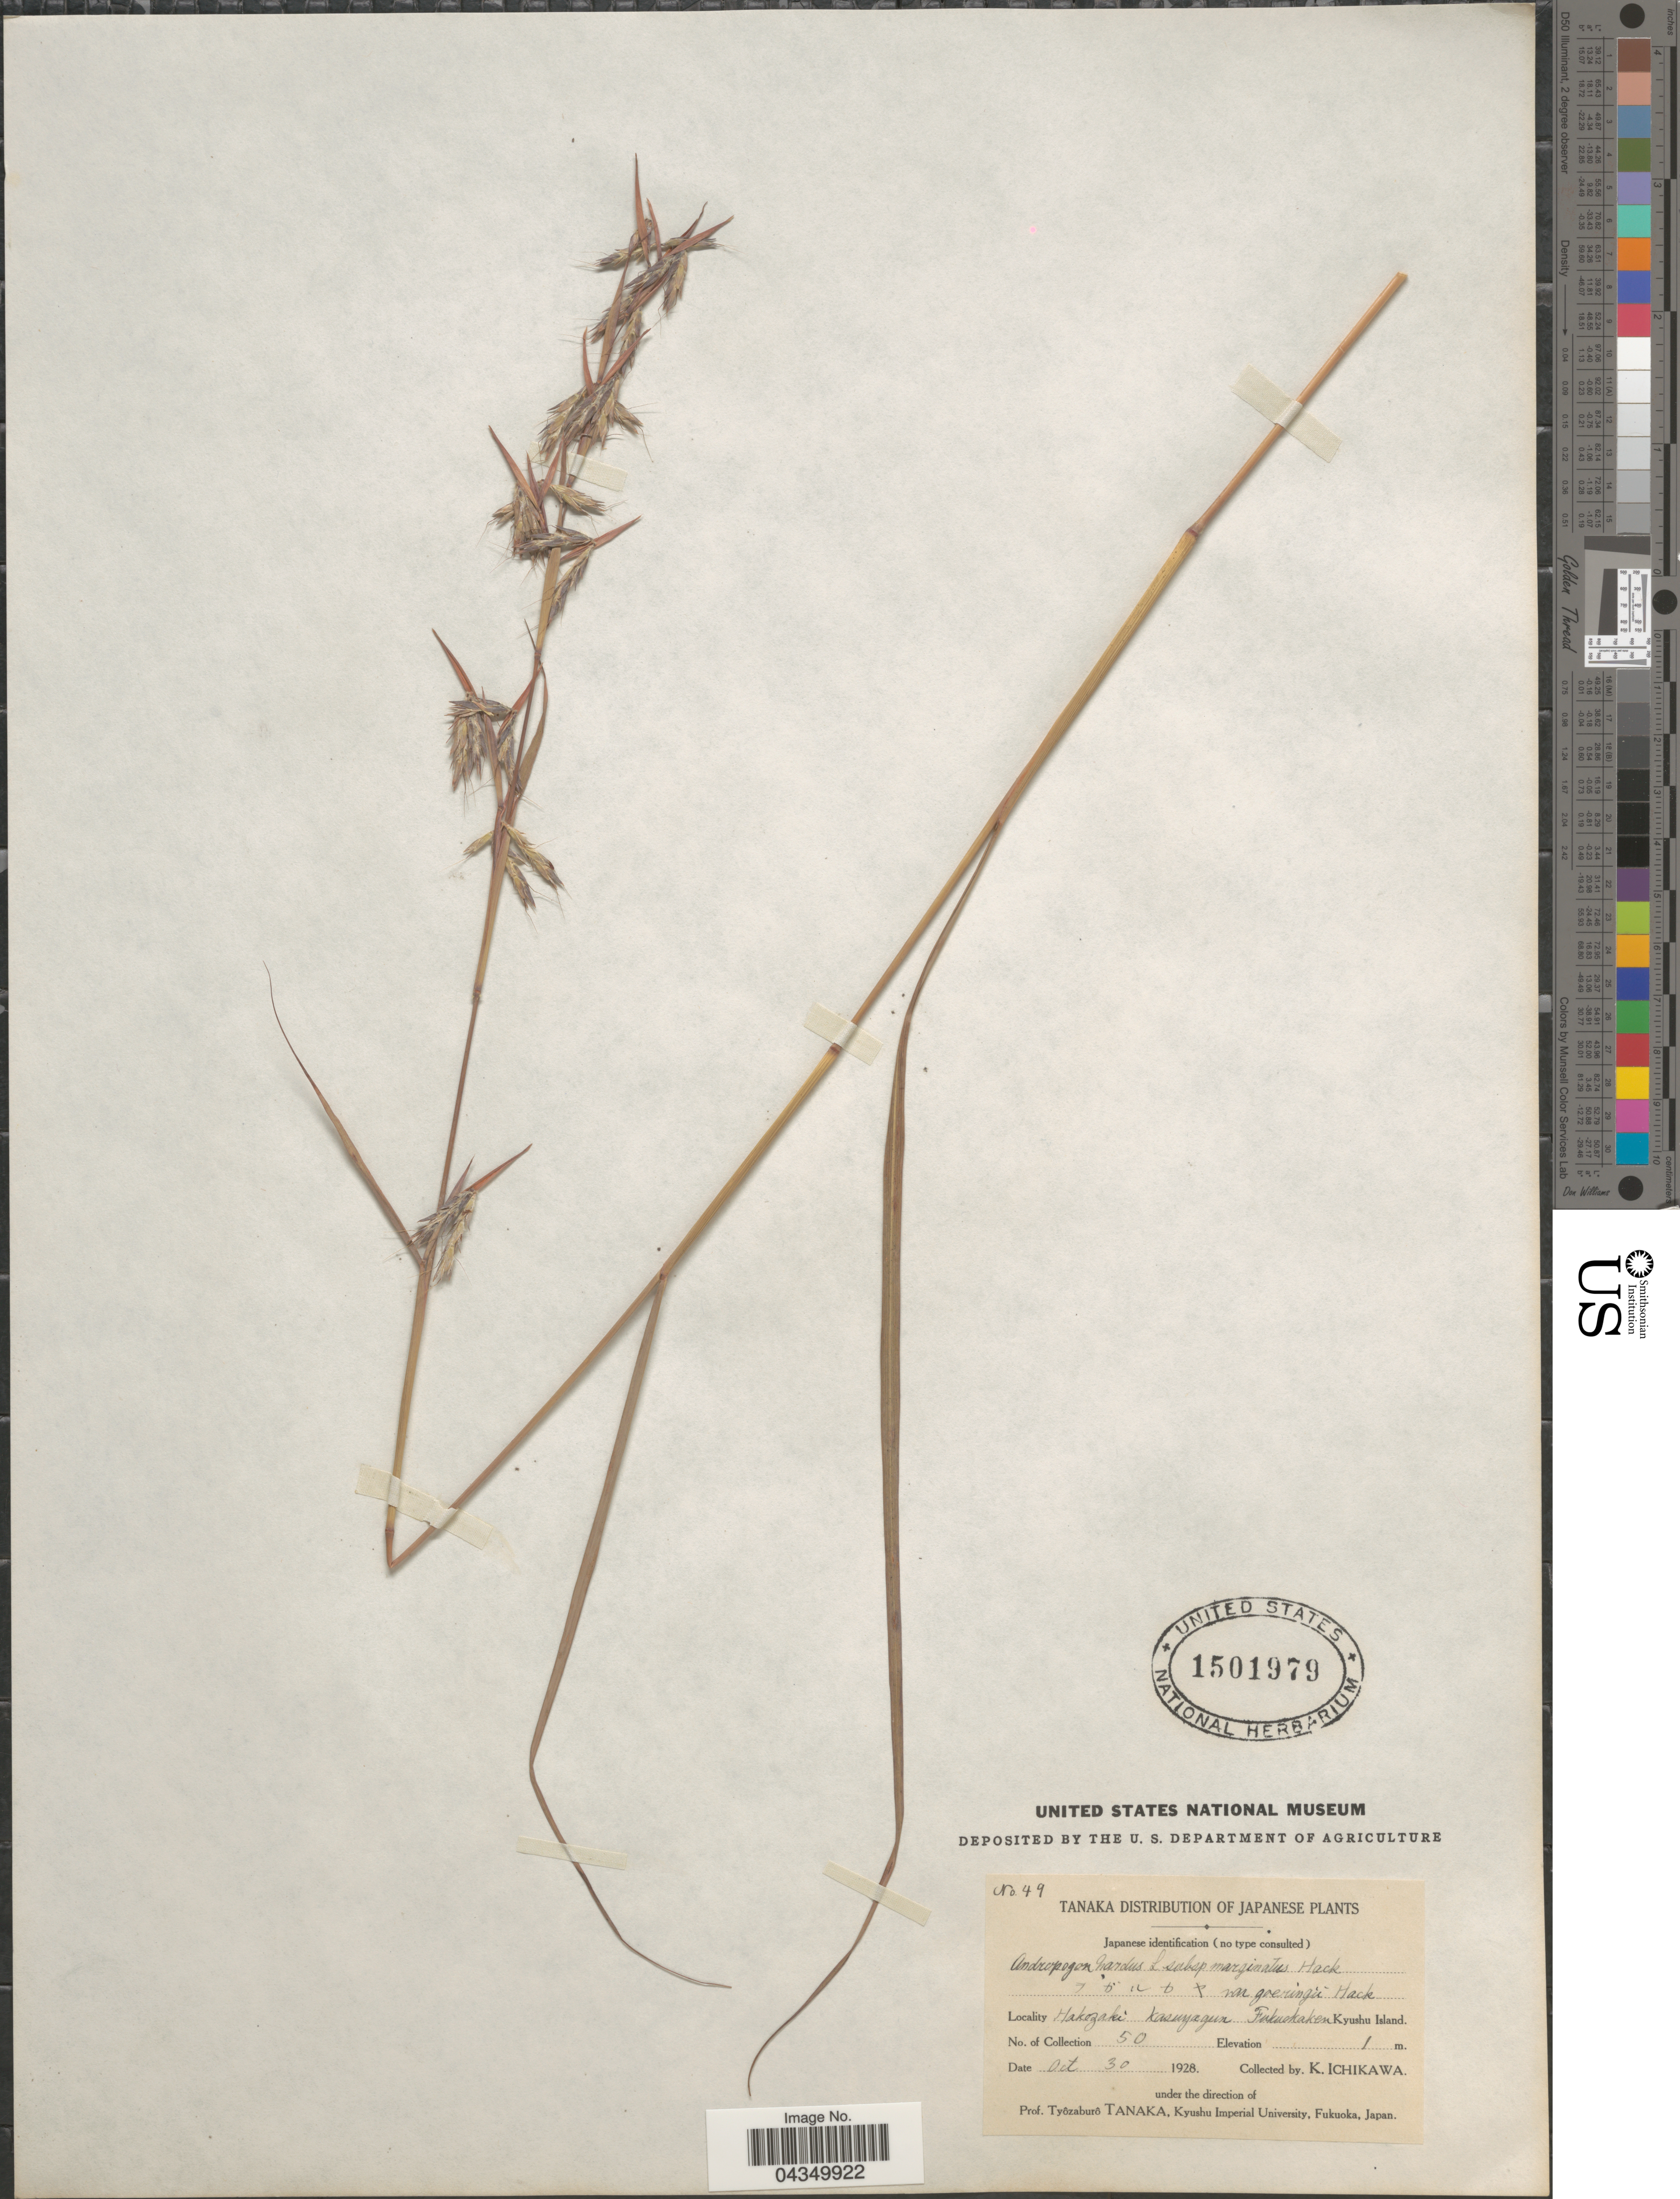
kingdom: Plantae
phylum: Tracheophyta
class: Liliopsida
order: Poales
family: Poaceae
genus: Cymbopogon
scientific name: Cymbopogon goeringii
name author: A. Camus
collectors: K. Ichikawa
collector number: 49/50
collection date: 1928-10-30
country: Japan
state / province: Hukuoka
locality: Hakozaki Kasuyagun Fukuokaken Kyushu Island.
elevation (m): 1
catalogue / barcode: US 1501979